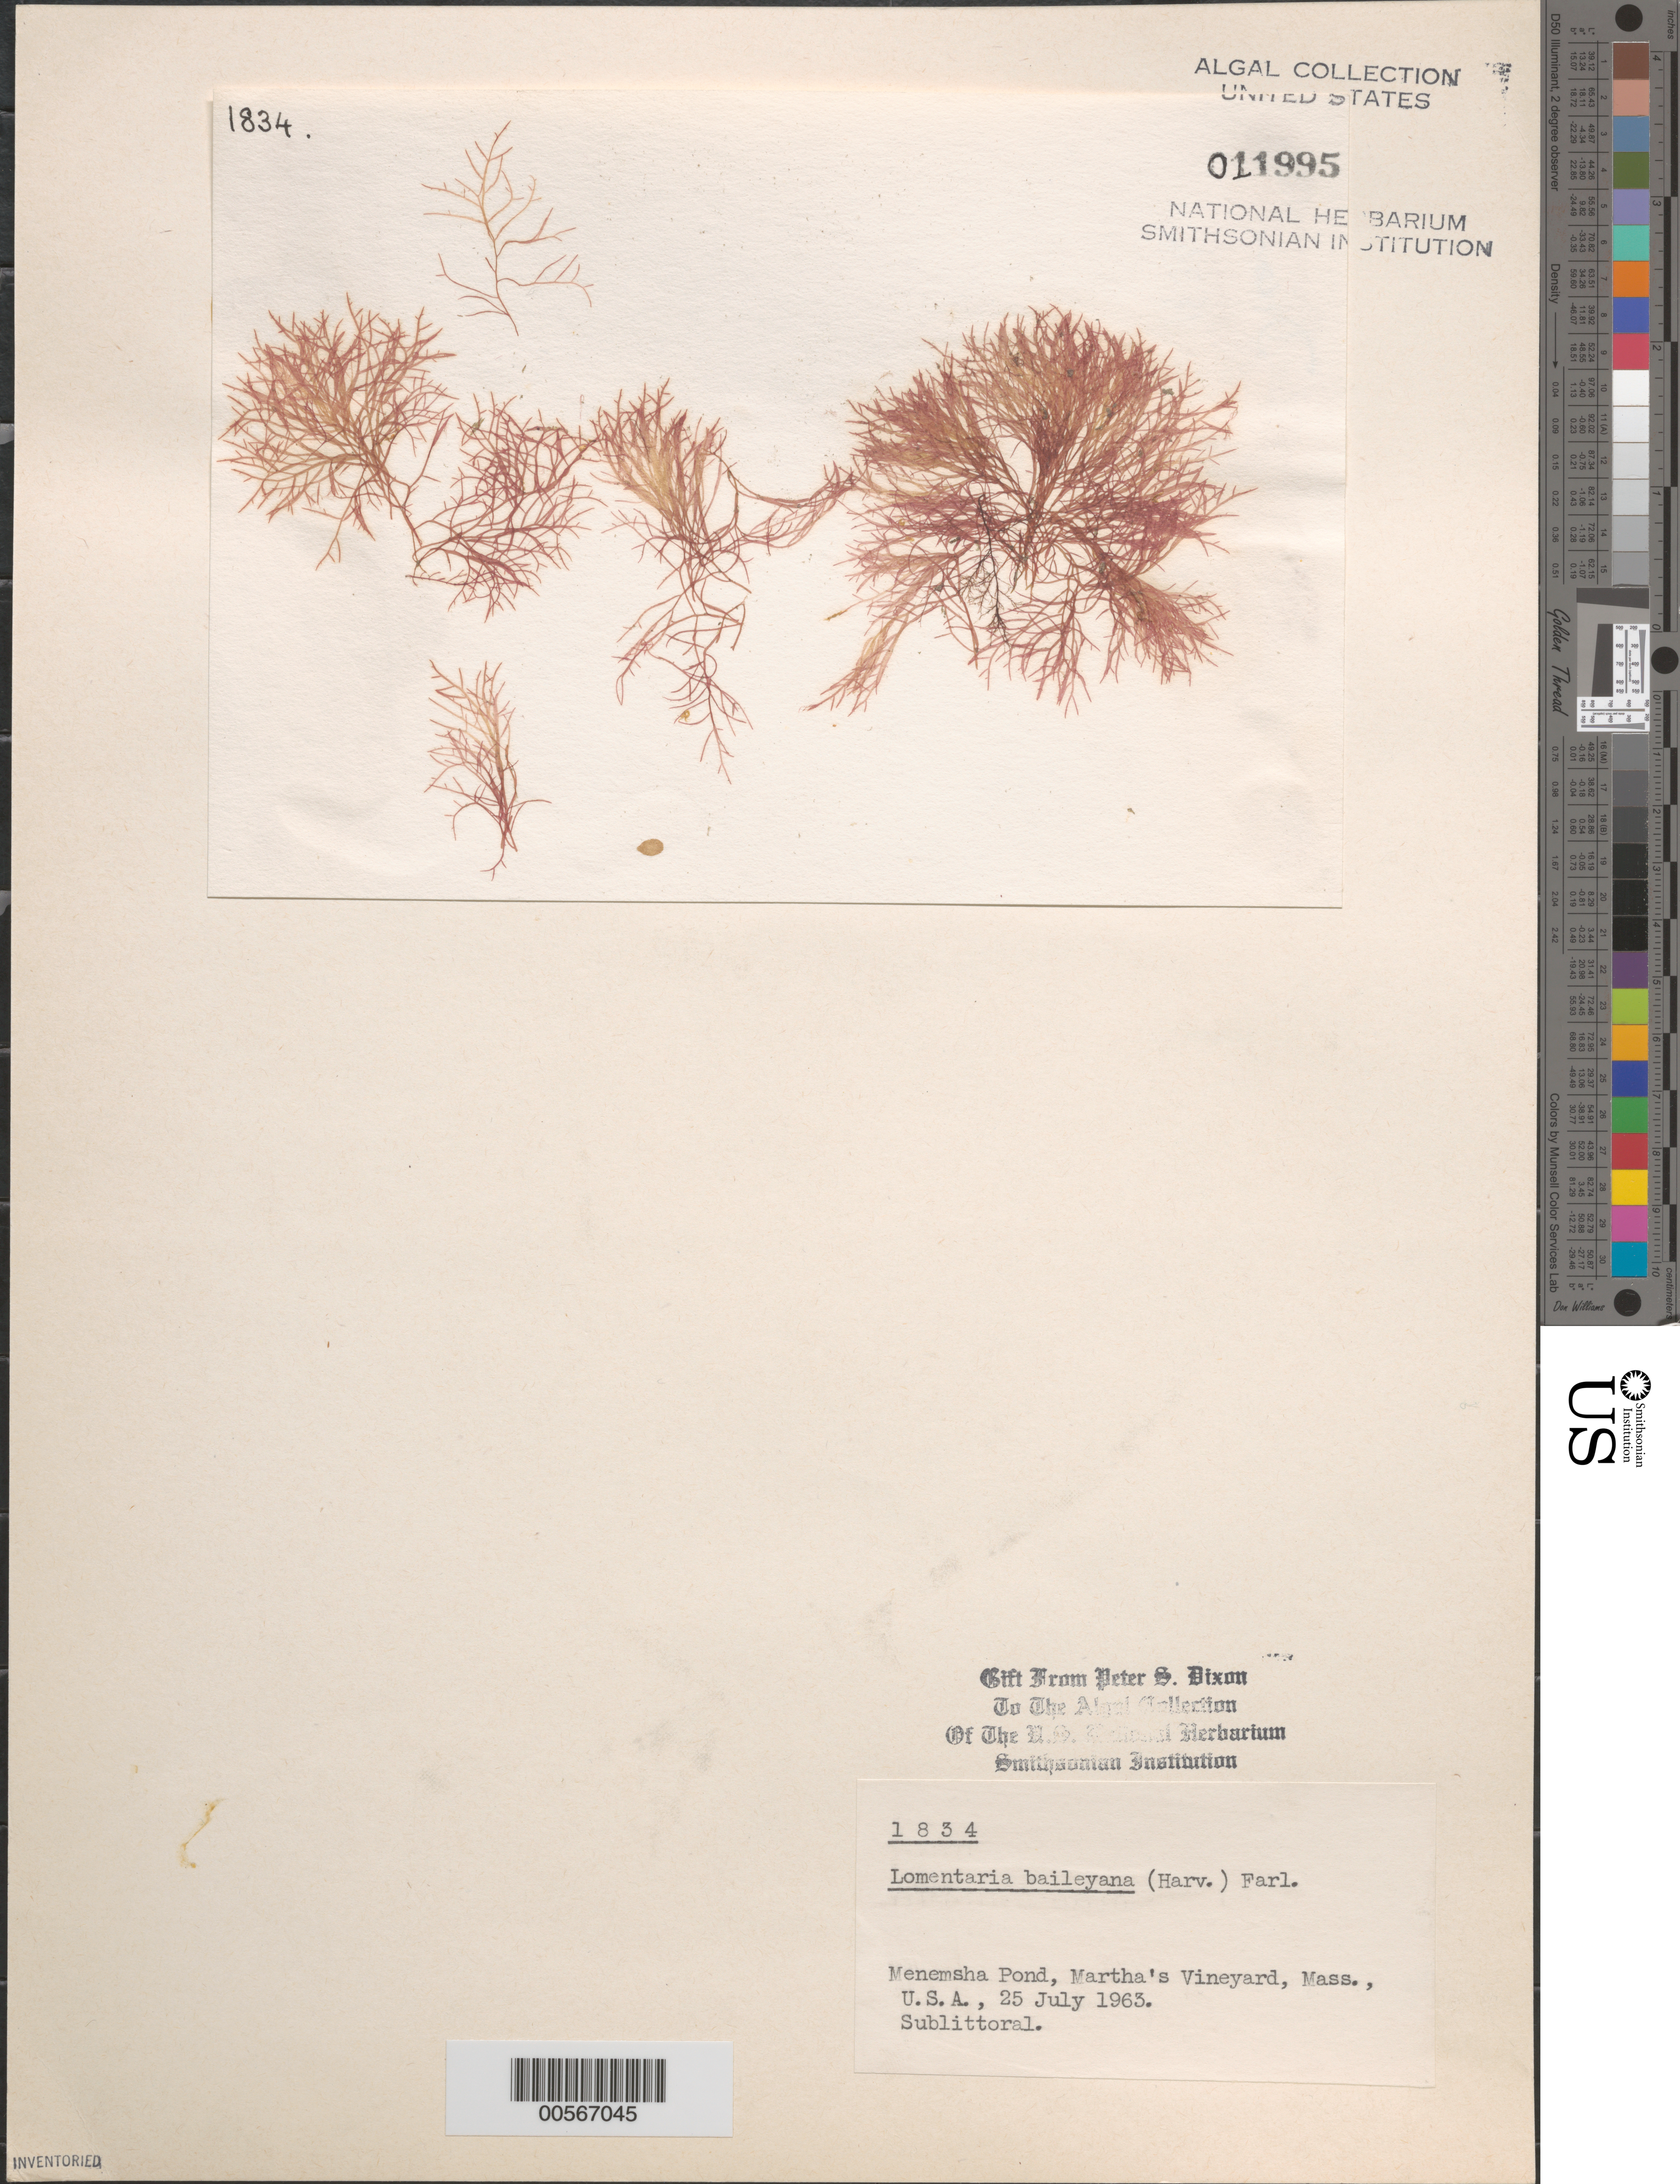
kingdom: Plantae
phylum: Rhodophyta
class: Florideophyceae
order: Rhodymeniales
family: Lomentariaceae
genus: Lomentaria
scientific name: Lomentaria baileyana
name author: (Harv.) Farl.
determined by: Dixon, P. S.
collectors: P. S. Dixon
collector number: PSD 1834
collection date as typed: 25 Jul 1963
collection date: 1963-07-25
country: United States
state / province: Massachusetts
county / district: Dukes County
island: Martha's Vineyard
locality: Menemsha Pond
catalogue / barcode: US 11995